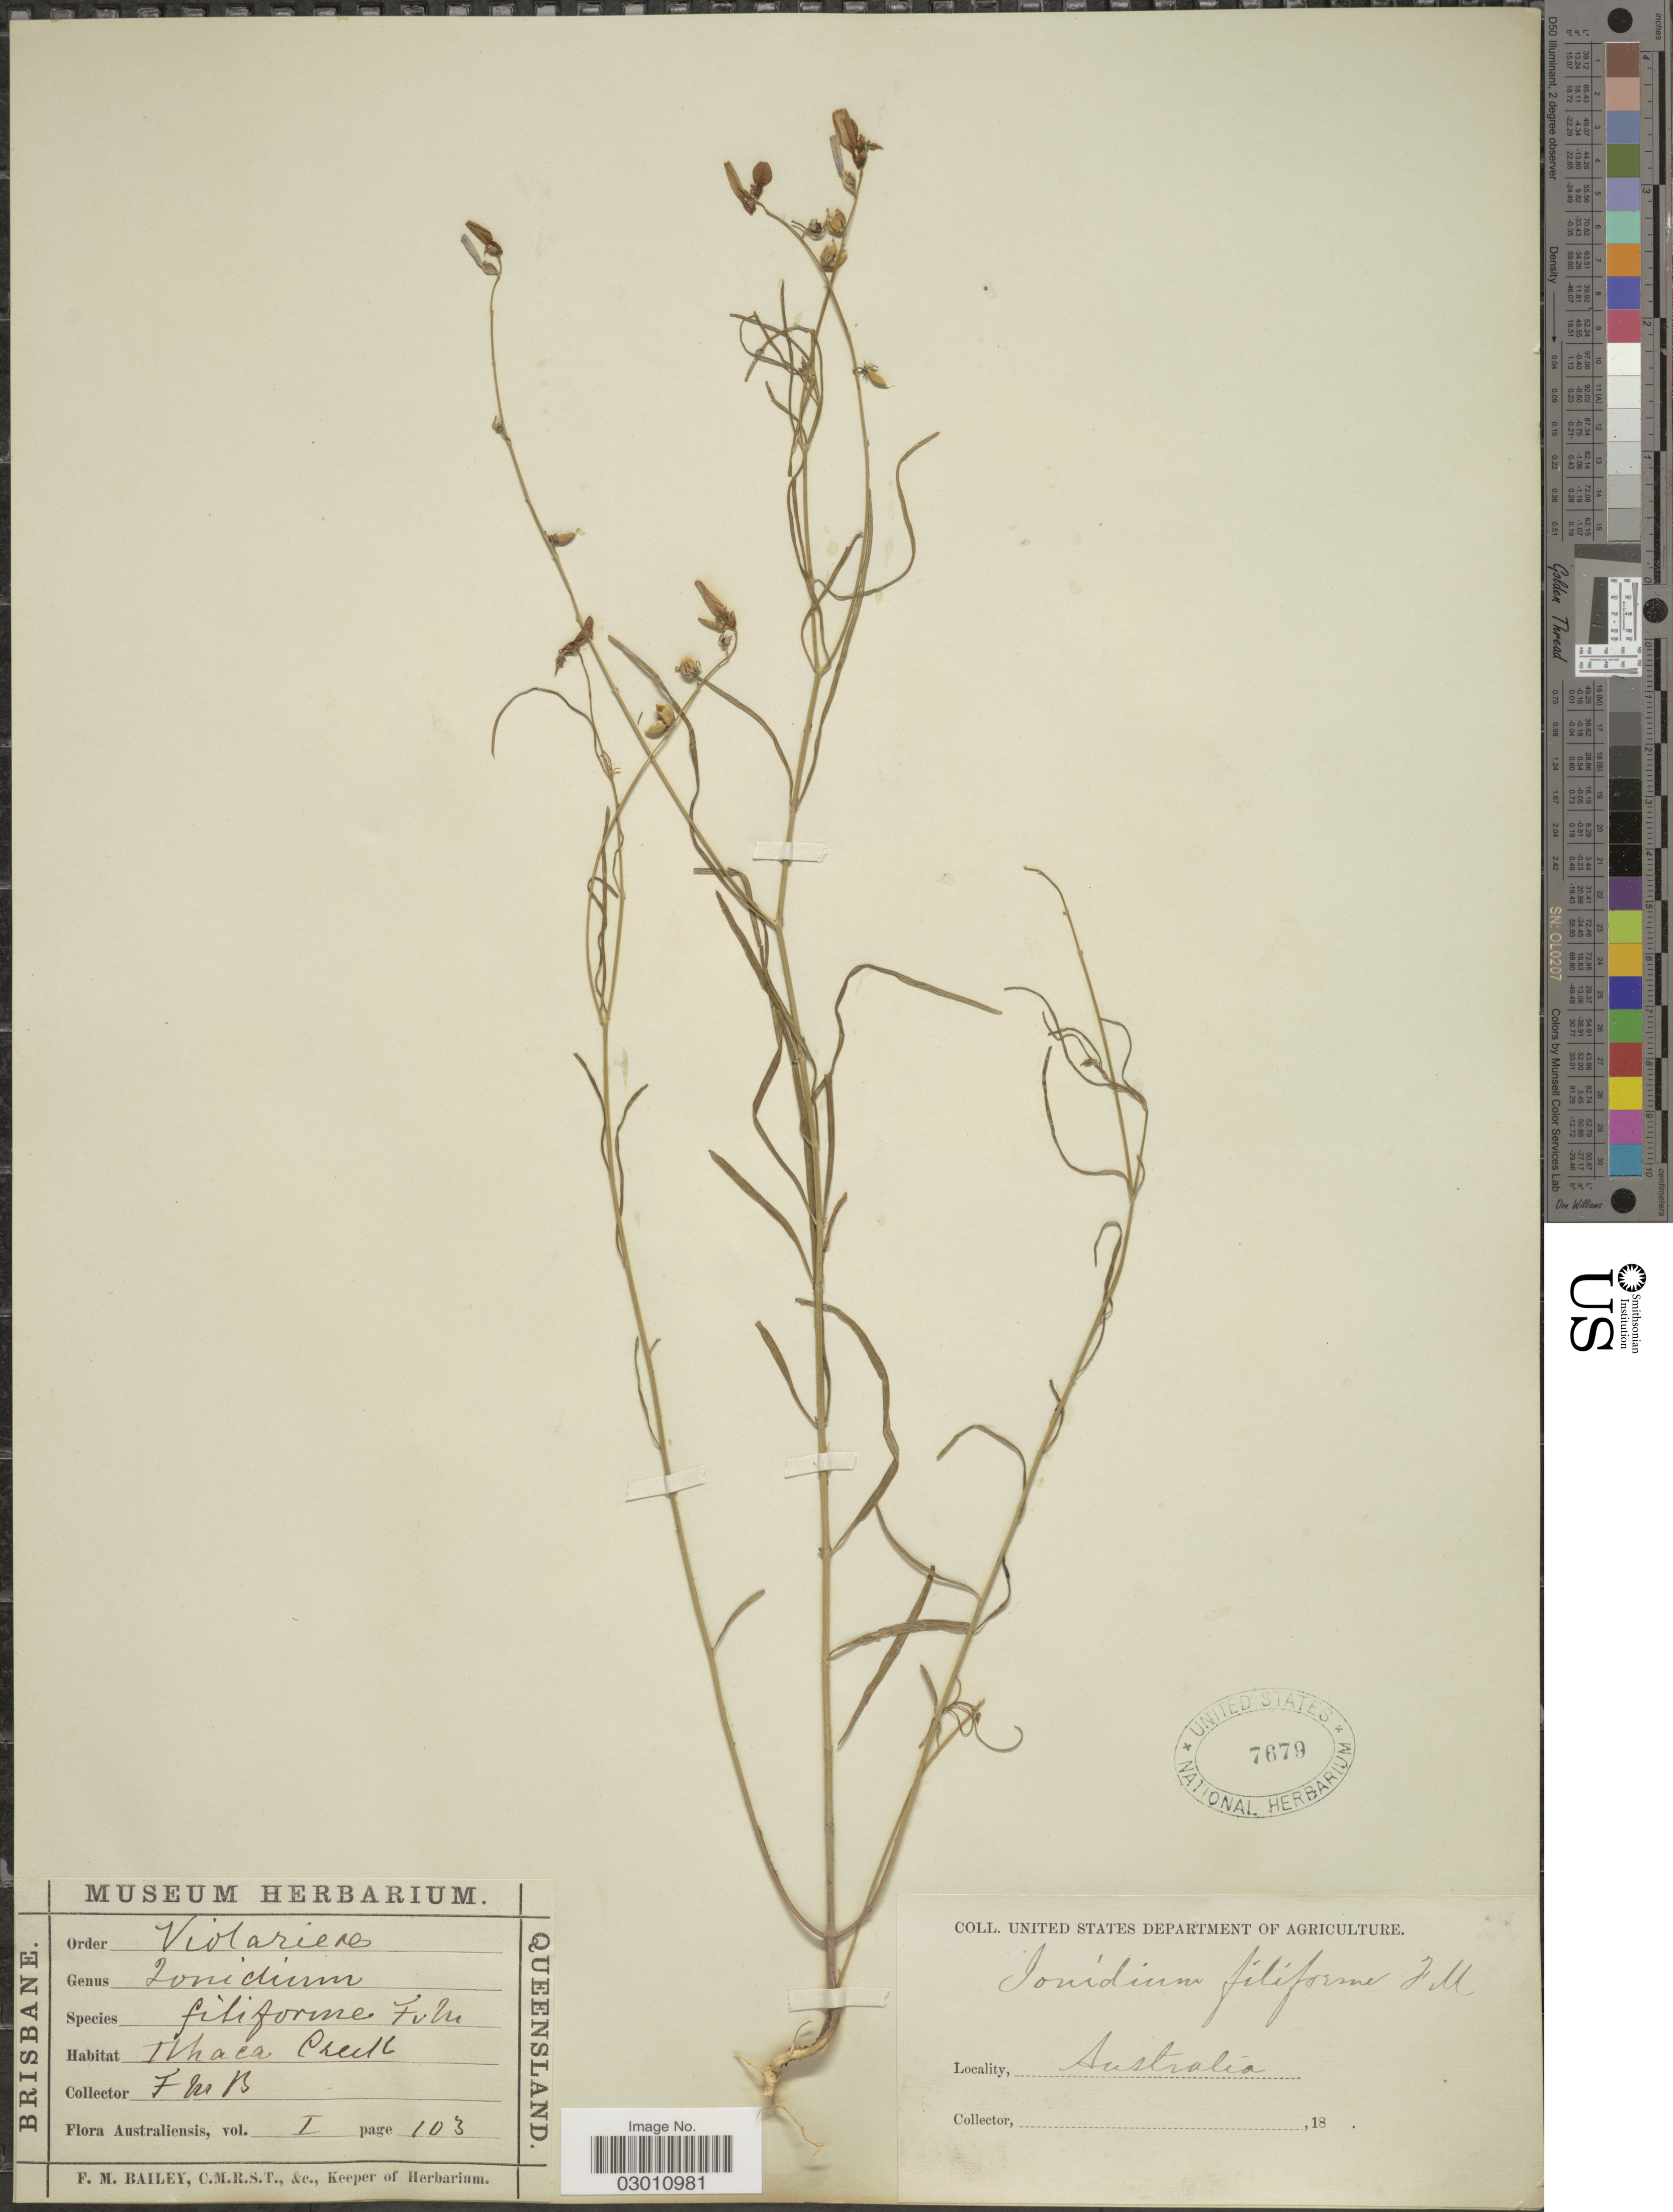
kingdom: Plantae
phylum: Tracheophyta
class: Magnoliopsida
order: Malpighiales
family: Violaceae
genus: Pigea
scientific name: Pigea monopetala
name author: (Schult.) Ging.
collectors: F. M. Bailey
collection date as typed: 18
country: Australia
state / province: Queensland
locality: Ithaca Creek.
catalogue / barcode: US 7679